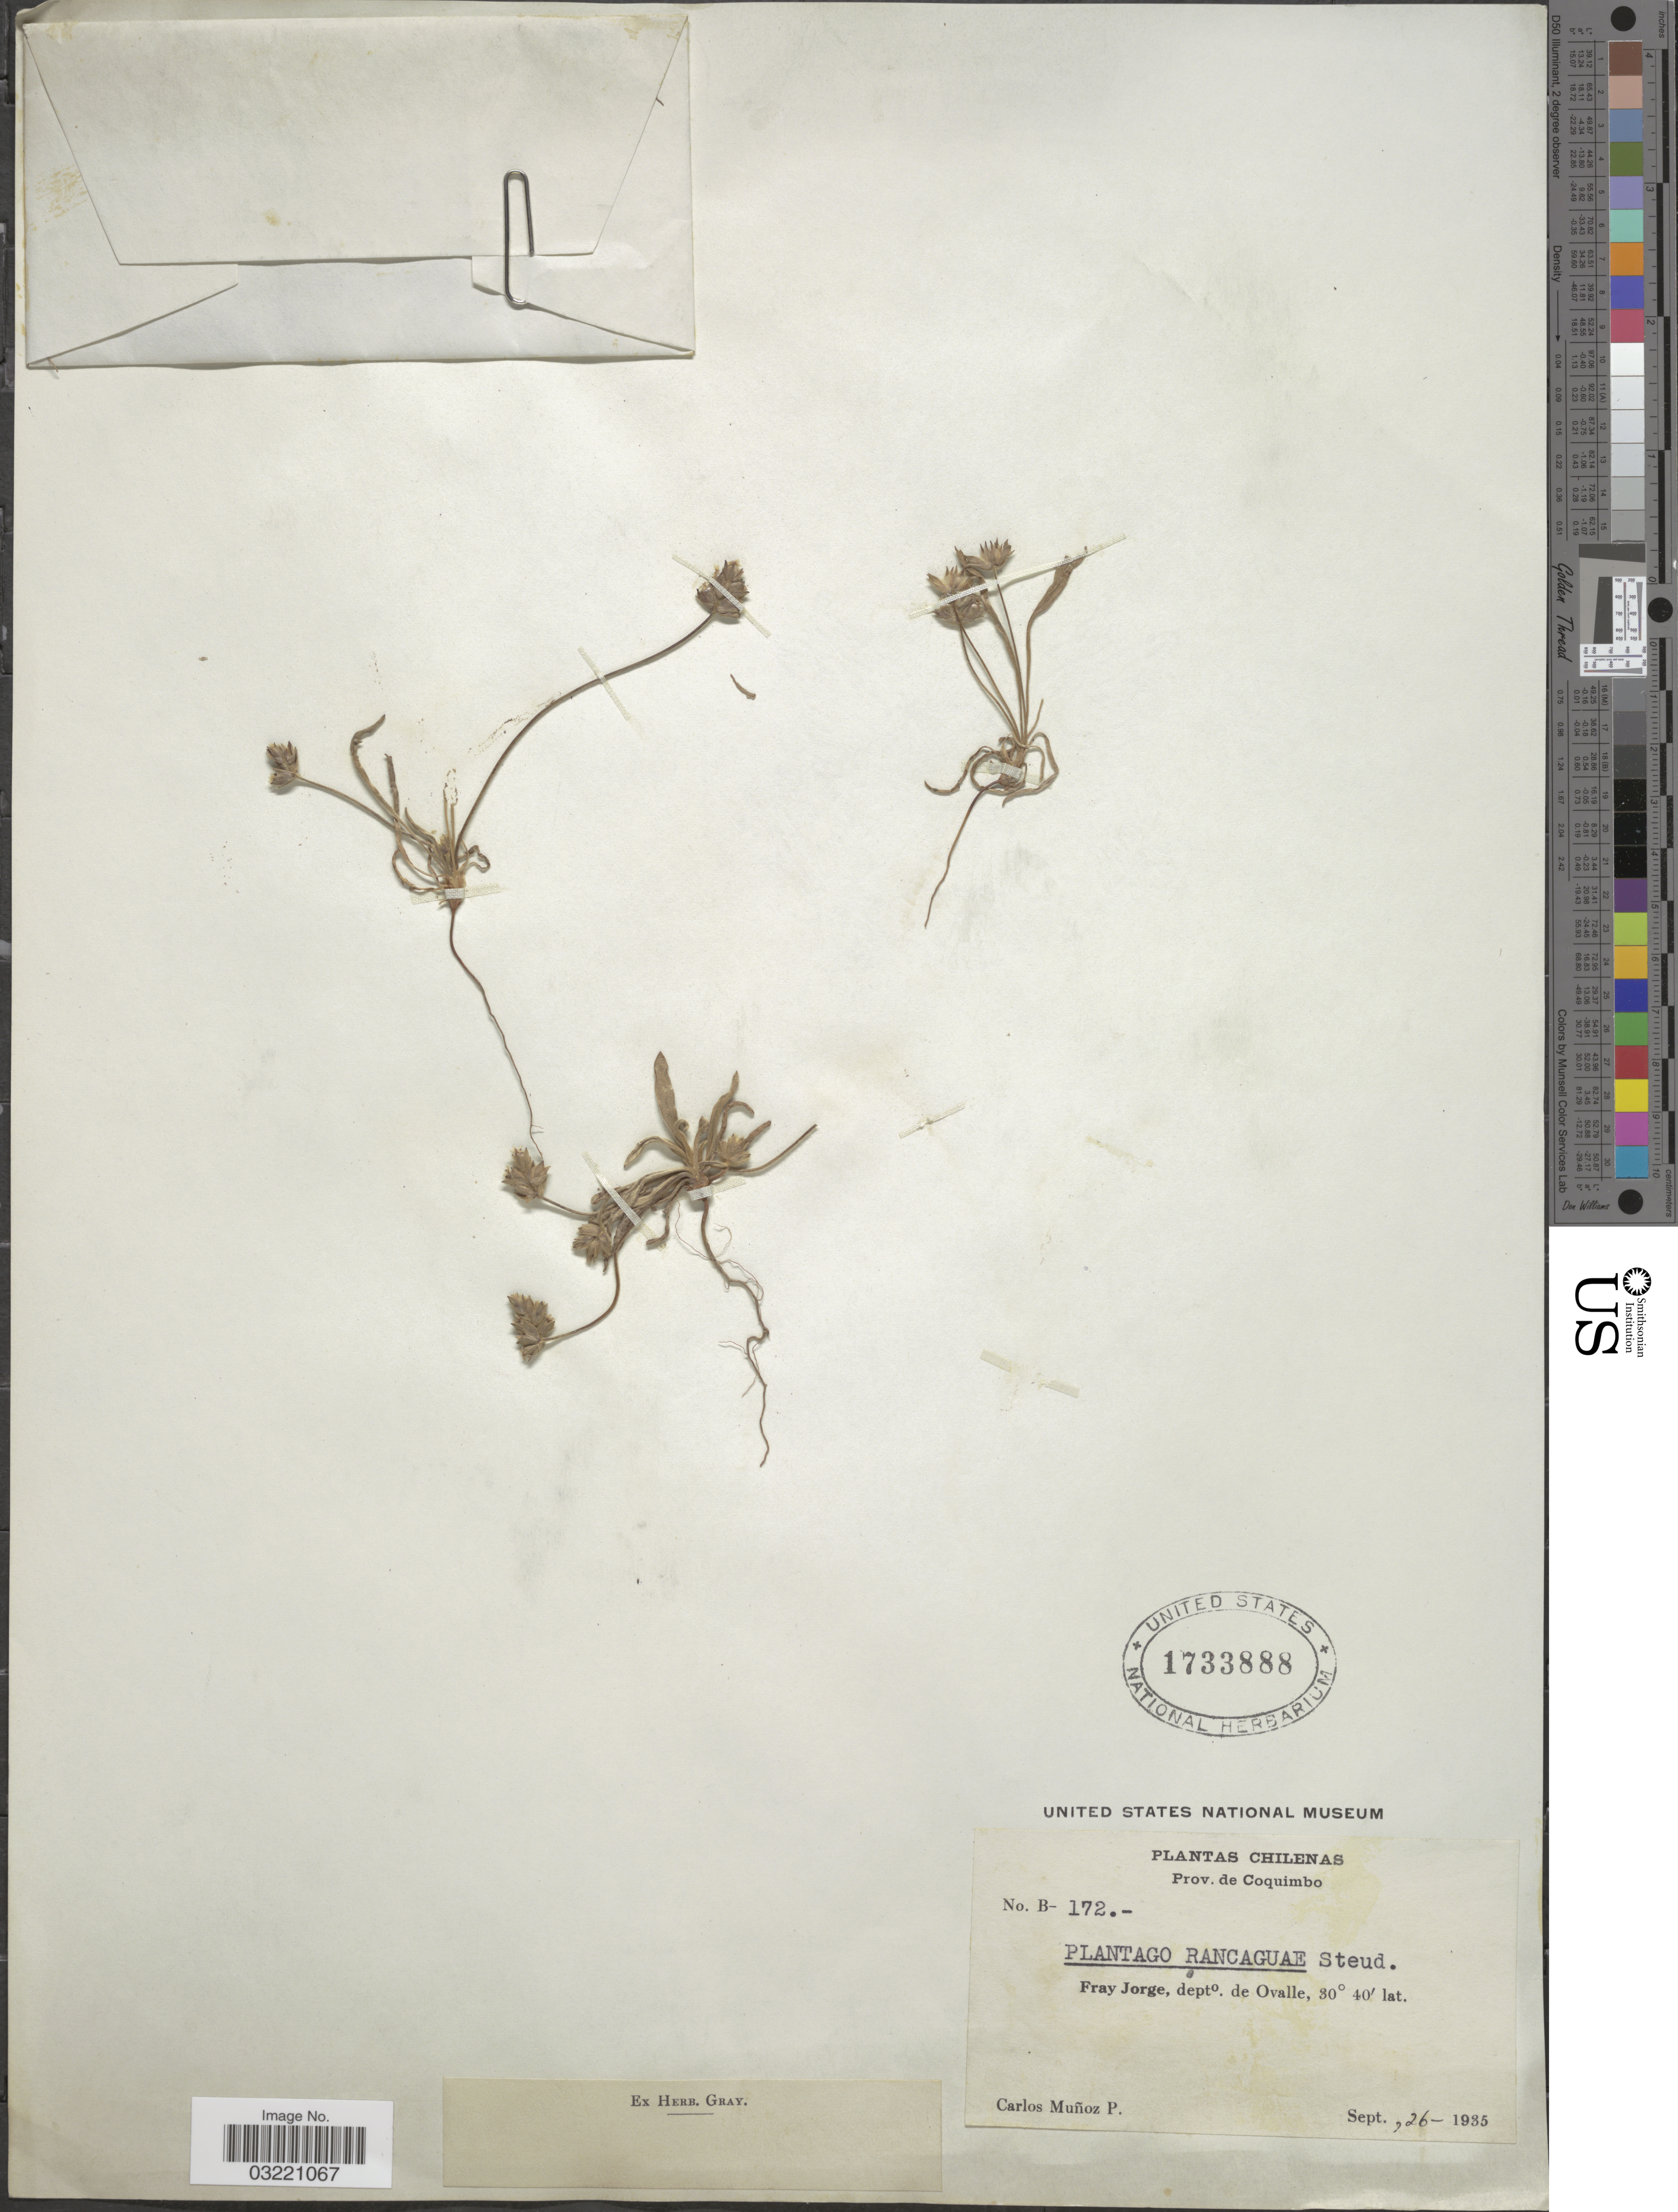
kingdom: Plantae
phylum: Tracheophyta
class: Magnoliopsida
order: Lamiales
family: Plantaginaceae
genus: Plantago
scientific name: Plantago rancaguae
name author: Steud.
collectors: C. Munoz P.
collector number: B-172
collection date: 1935-09-26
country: Chile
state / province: Coquimbo (IV)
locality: Fray Jorge, depto. de Ovalle.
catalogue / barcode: US 1733888